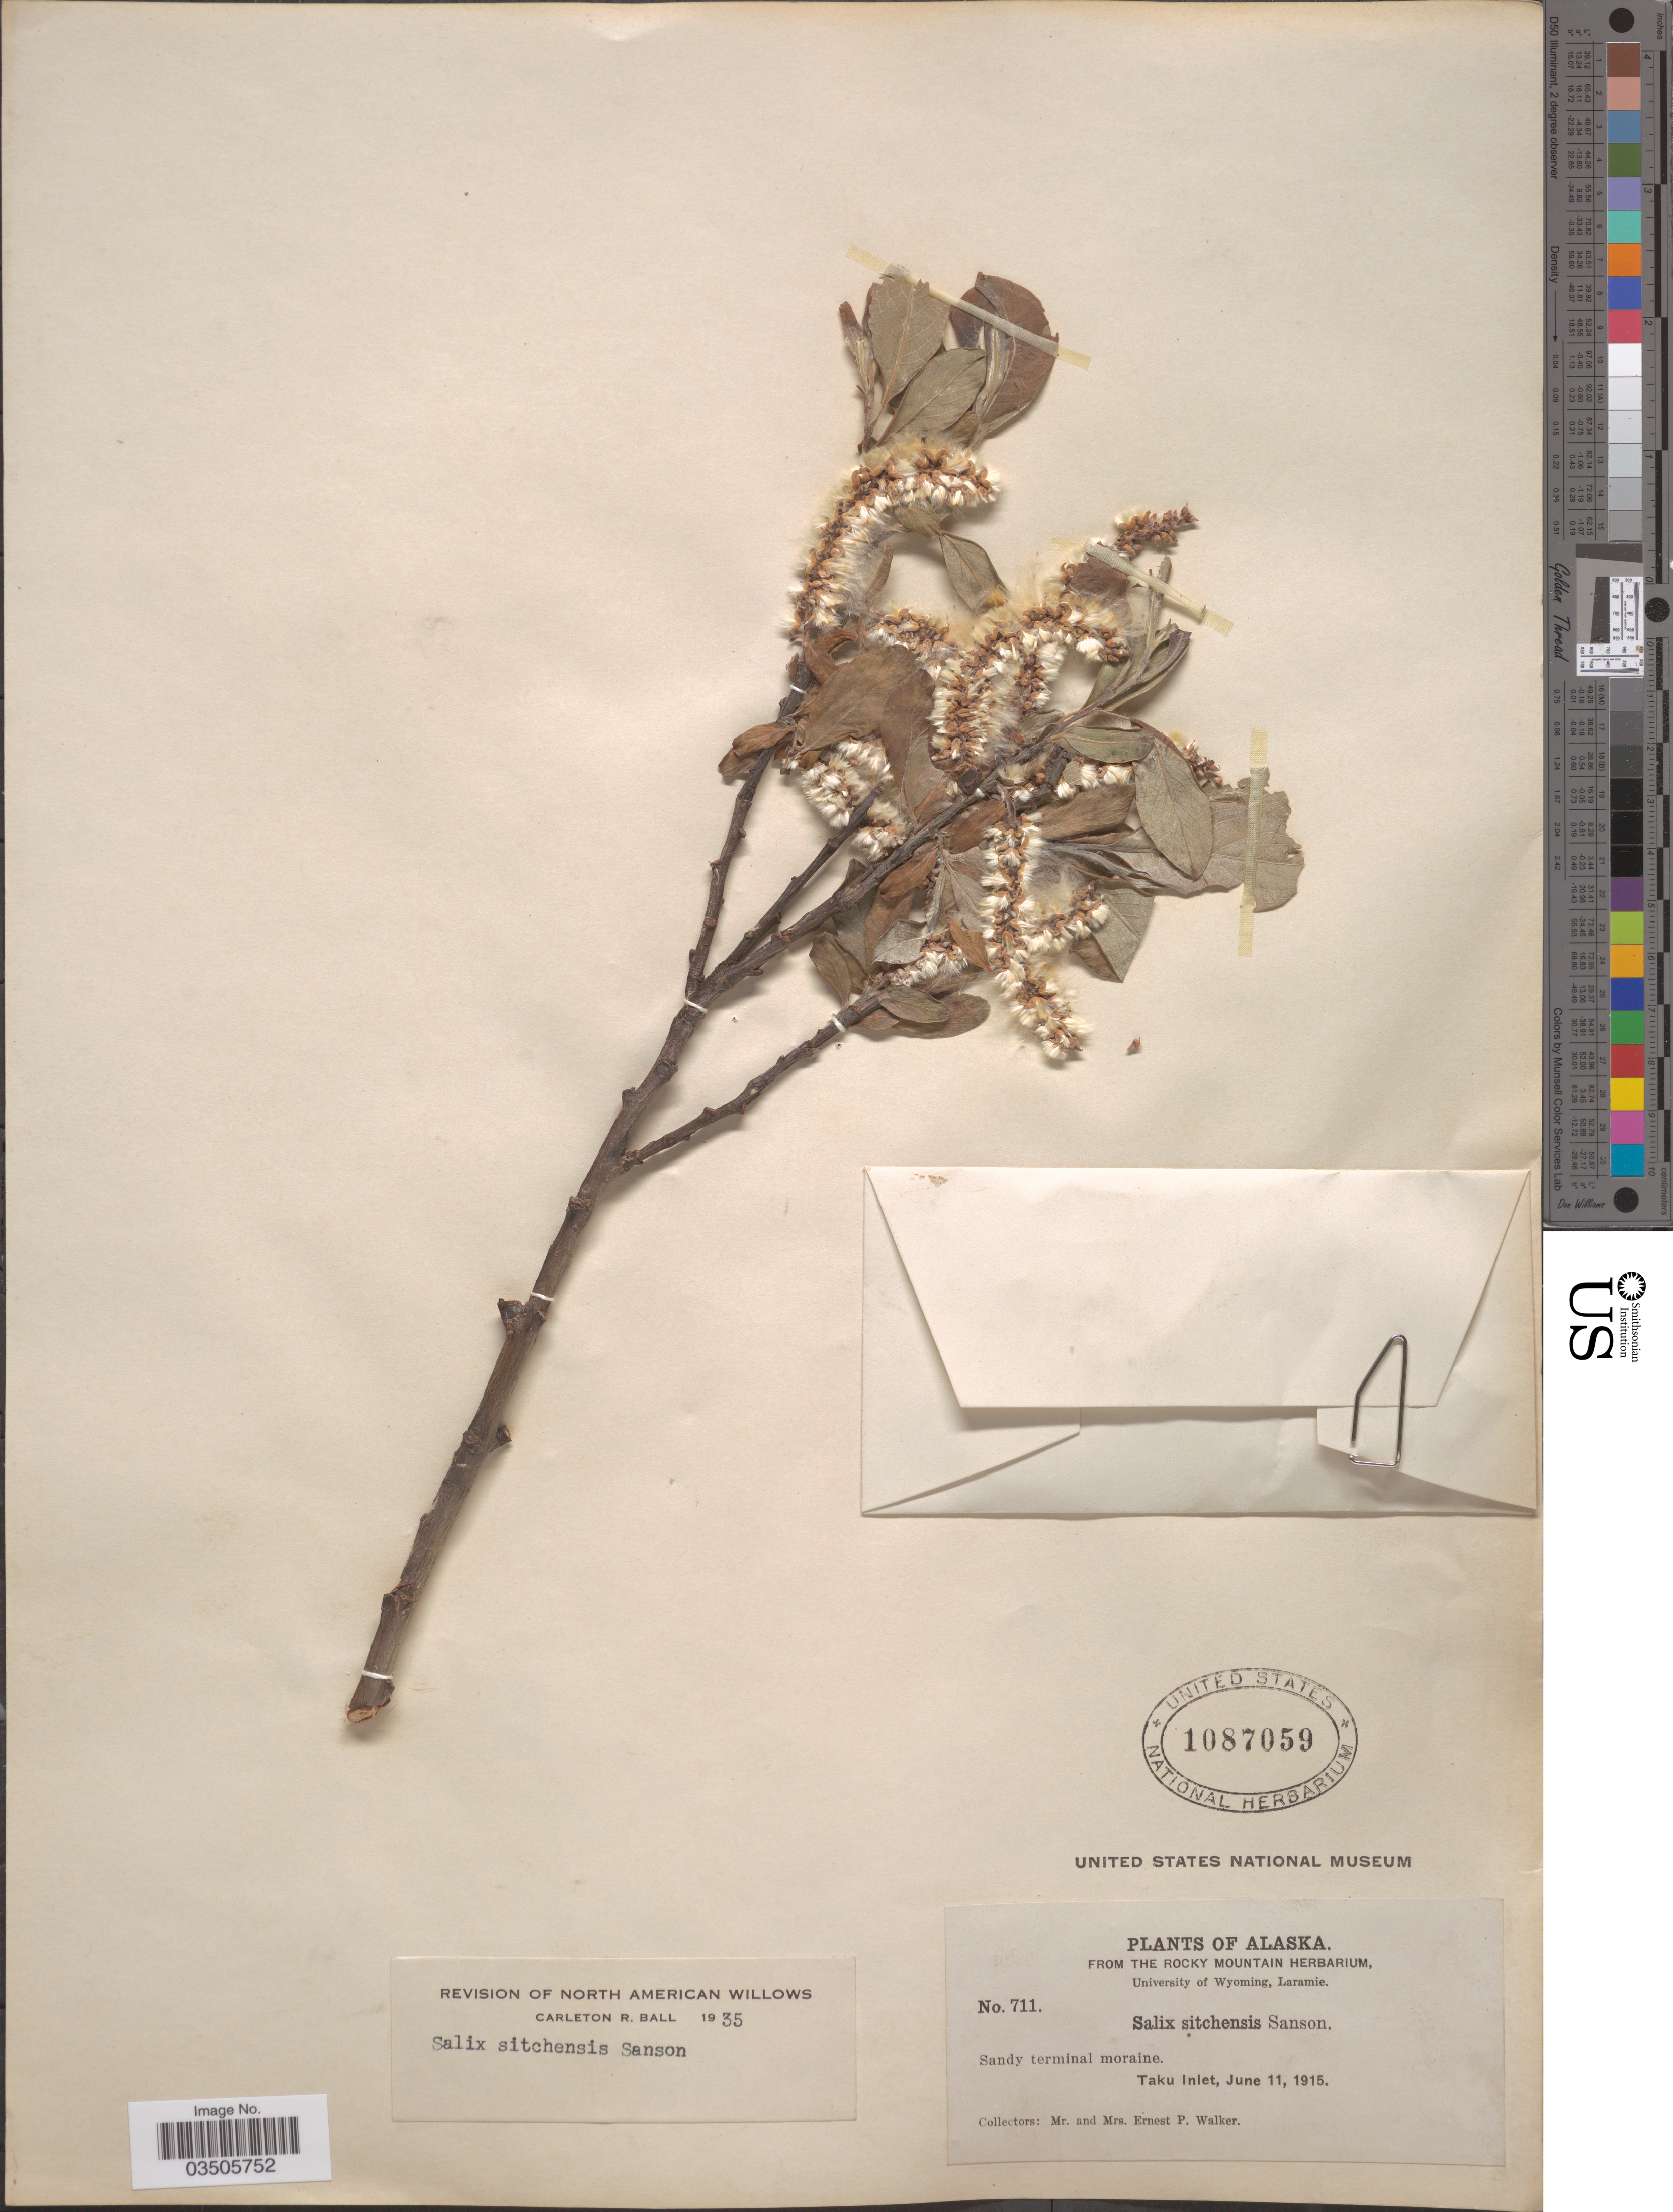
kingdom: Plantae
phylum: Tracheophyta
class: Magnoliopsida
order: Malpighiales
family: Salicaceae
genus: Salix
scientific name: Salix sitchensis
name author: Sanson ex Bong.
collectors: E. P. Walker & E. Walker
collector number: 711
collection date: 1915-06-11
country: United States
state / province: Alaska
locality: Taku Inlet.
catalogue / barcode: US 1087059